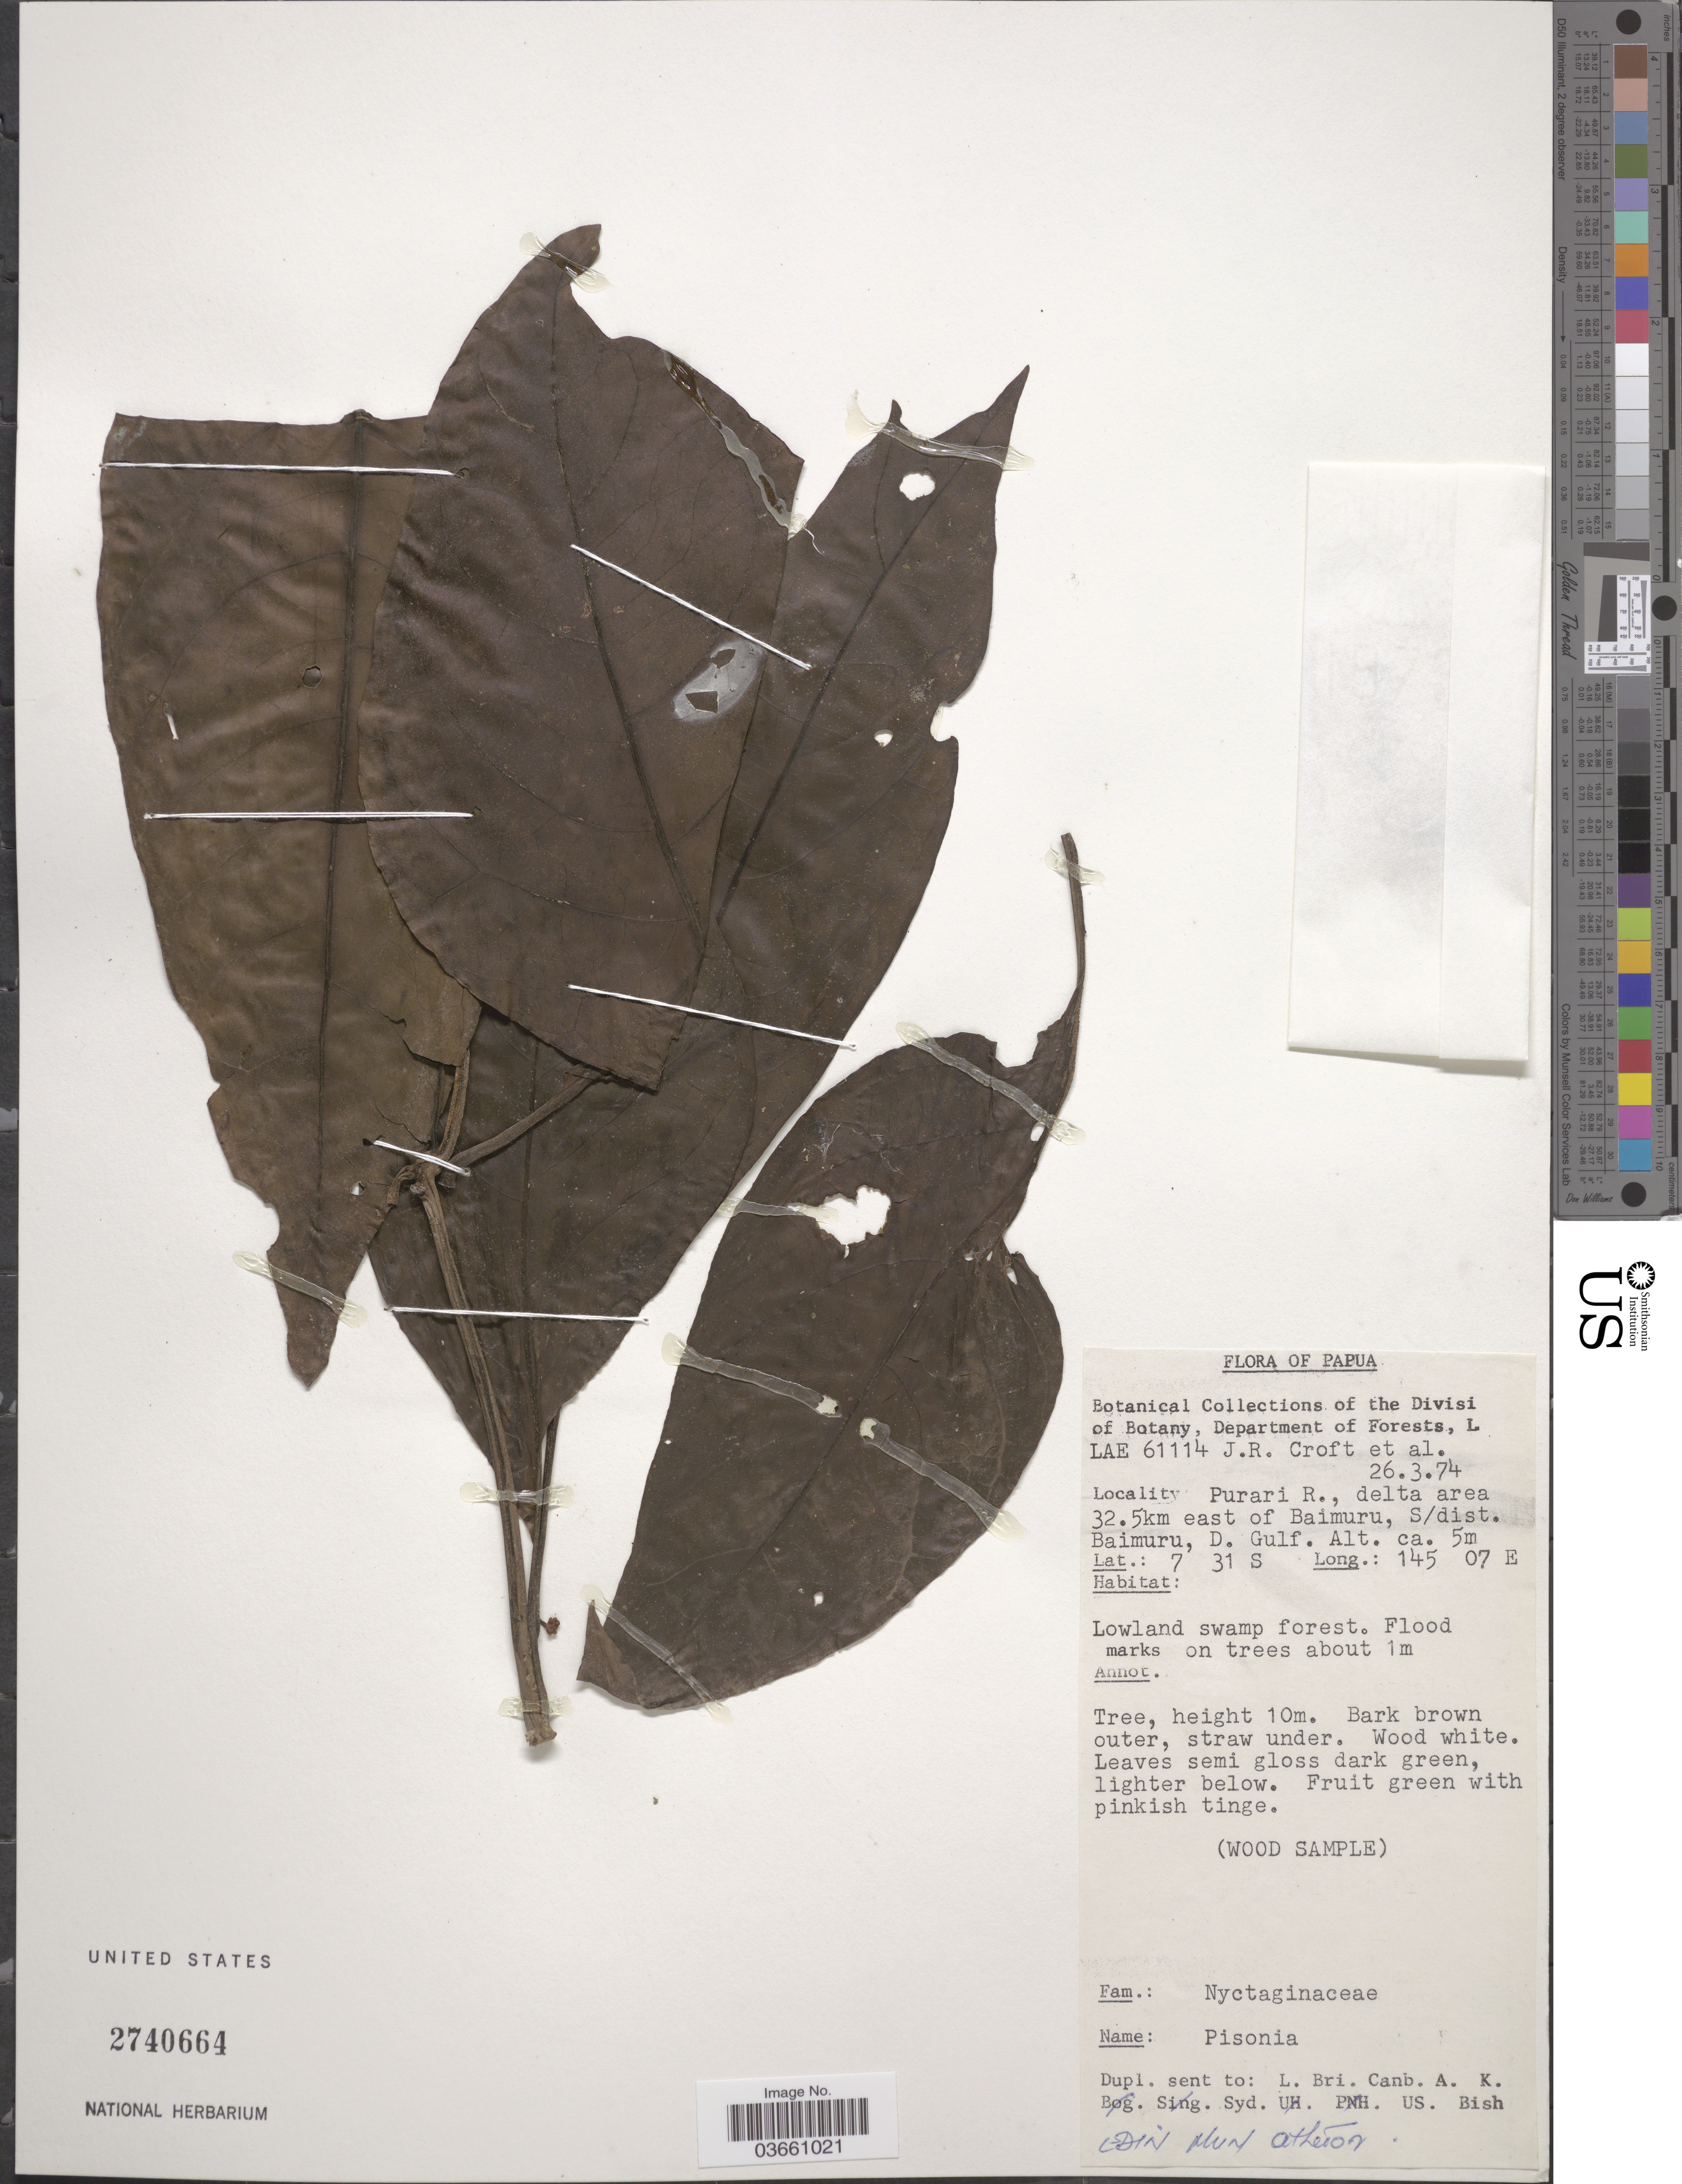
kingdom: Plantae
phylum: Tracheophyta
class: Magnoliopsida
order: Caryophyllales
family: Nyctaginaceae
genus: Pisonia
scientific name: Pisonia sp.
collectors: J. R. Croft & et al.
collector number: LAE61114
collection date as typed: Transcribed d/m/y: 26/3/74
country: Papua New Guinea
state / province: Gulf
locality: Papua. Purari R., delta area 32.5km east of Baimuru, S/dist. Baimuru, D. Gulf.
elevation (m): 5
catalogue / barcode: US 2740664